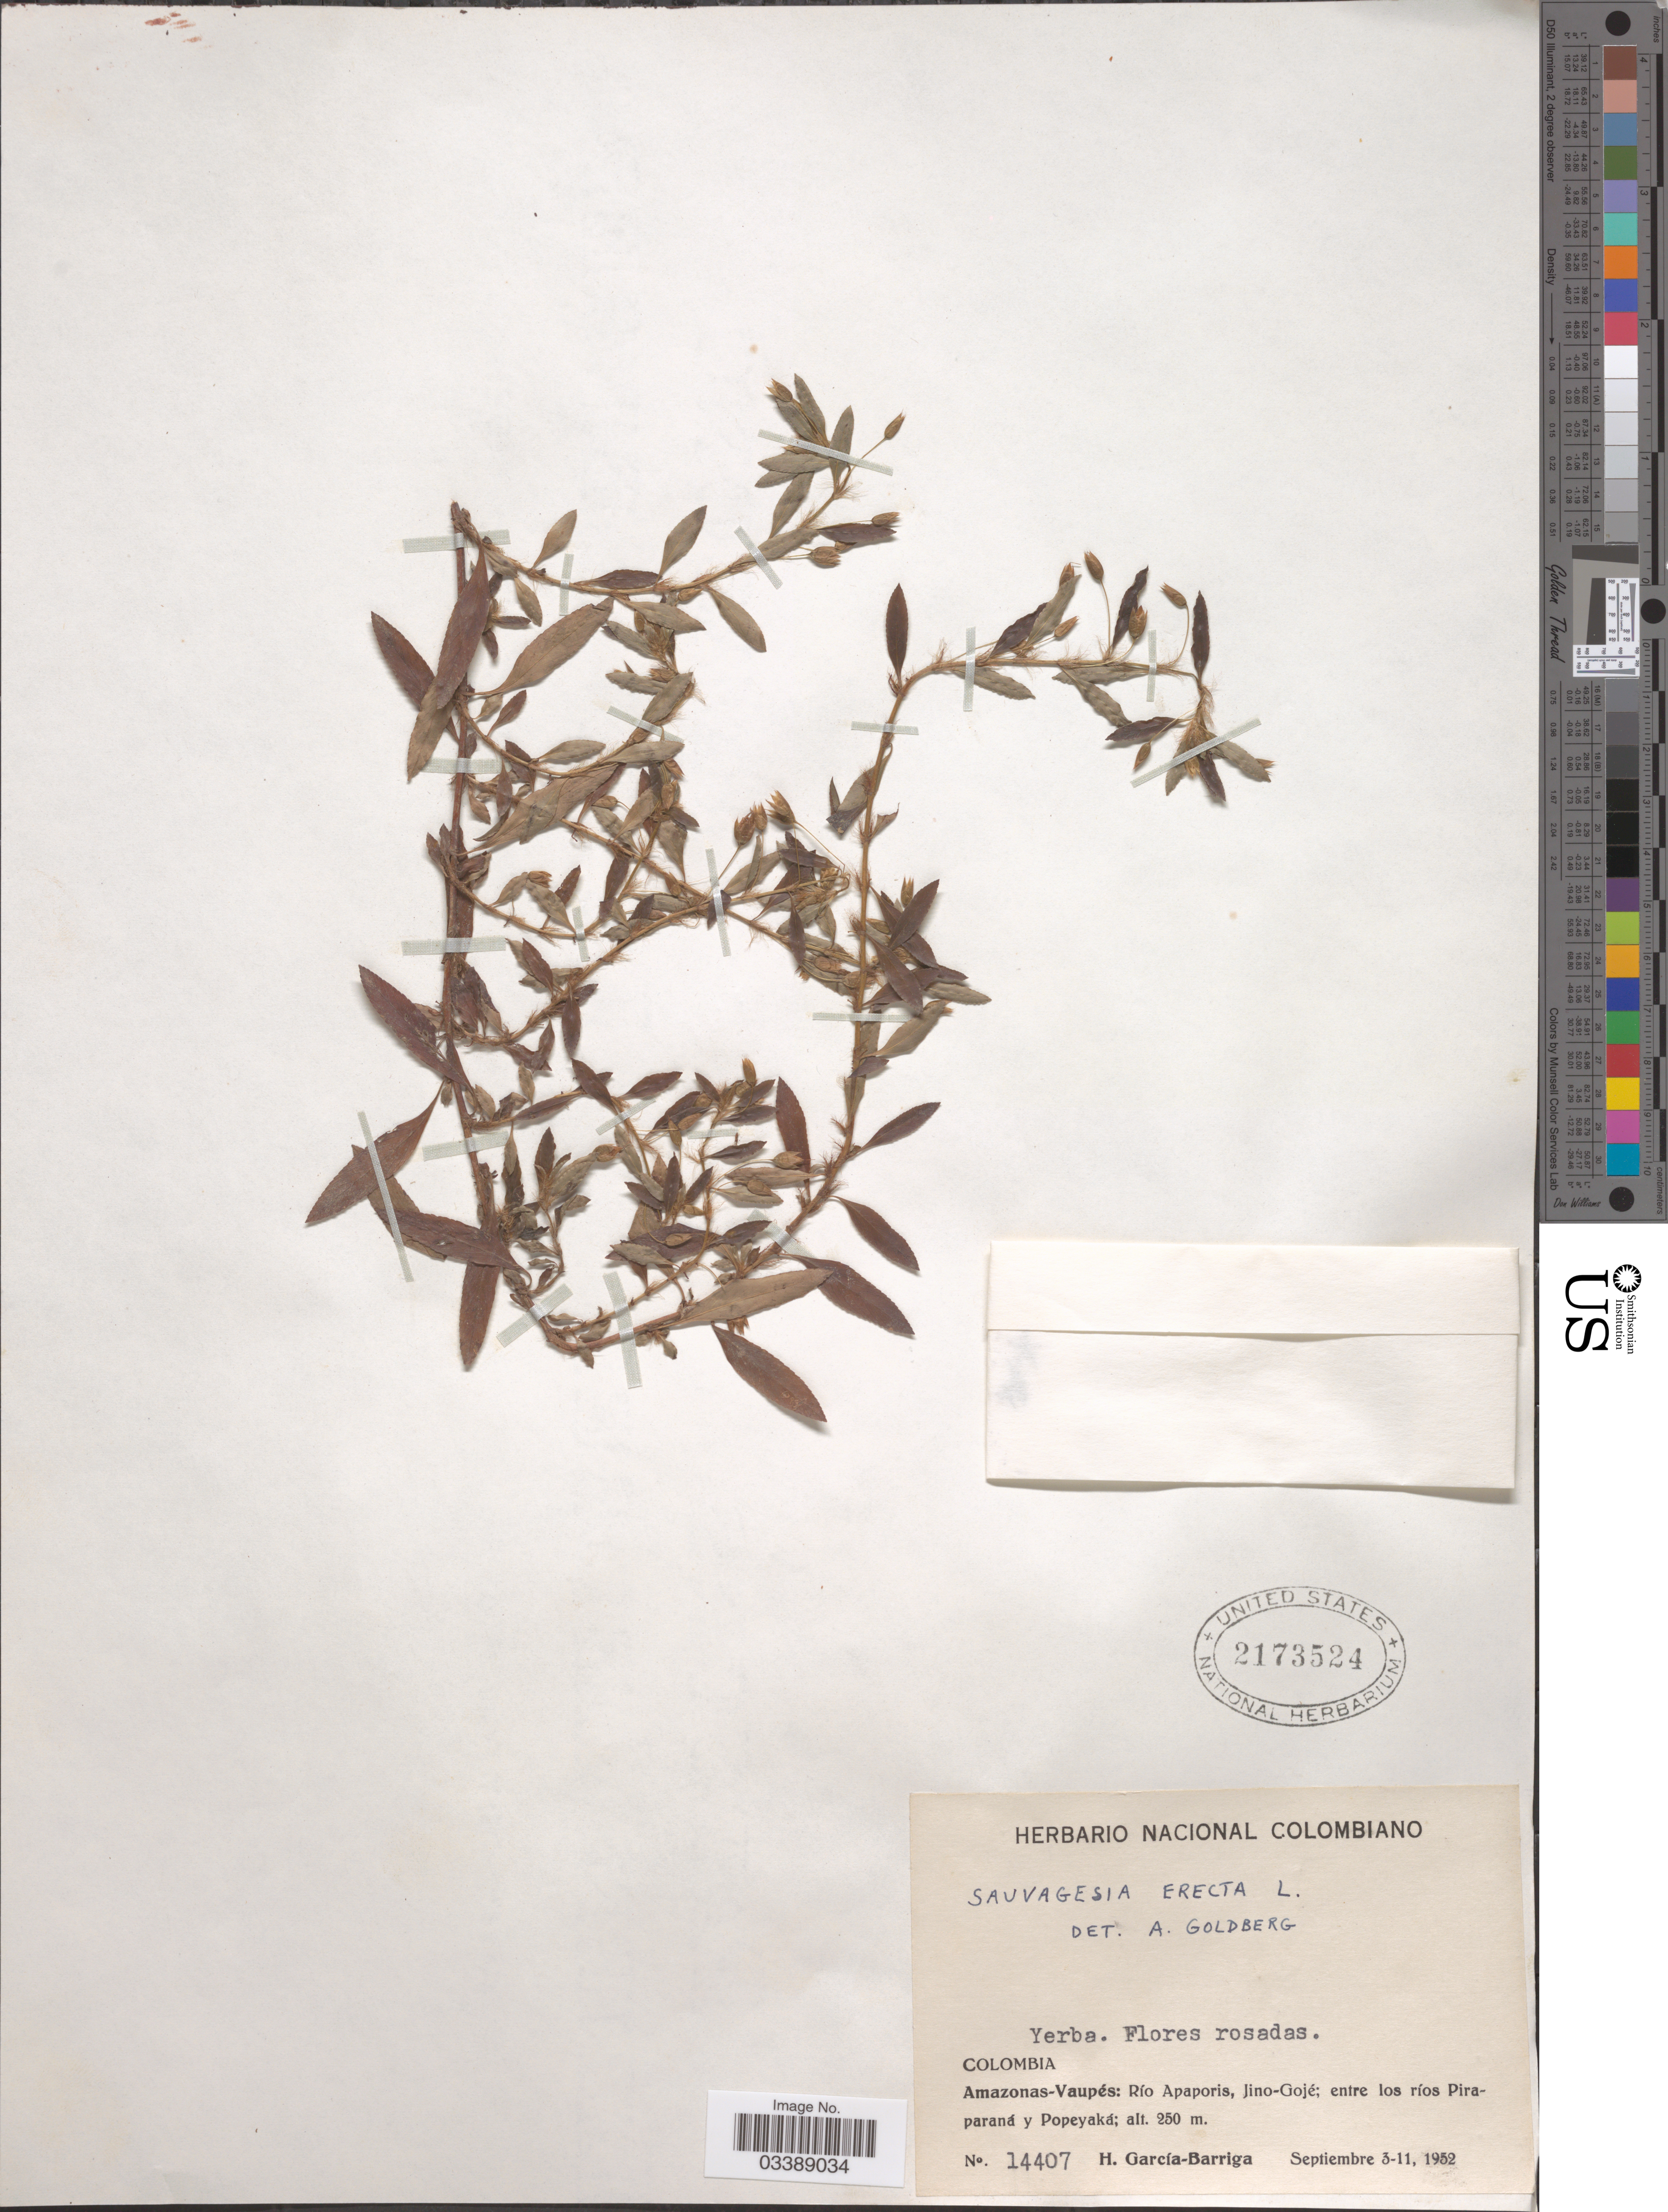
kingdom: Plantae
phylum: Tracheophyta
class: Magnoliopsida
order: Malpighiales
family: Ochnaceae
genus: Sauvagesia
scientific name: Sauvagesia erecta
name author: L.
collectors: H. García Barriga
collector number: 14407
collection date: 1952-09-03/1952-09-11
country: Colombia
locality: Amazonas-Vaupés: Río Apaporis, Jino-Gojé; entre los ríos Piraparaná y Popeyaká.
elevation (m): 250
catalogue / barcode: US 2173524